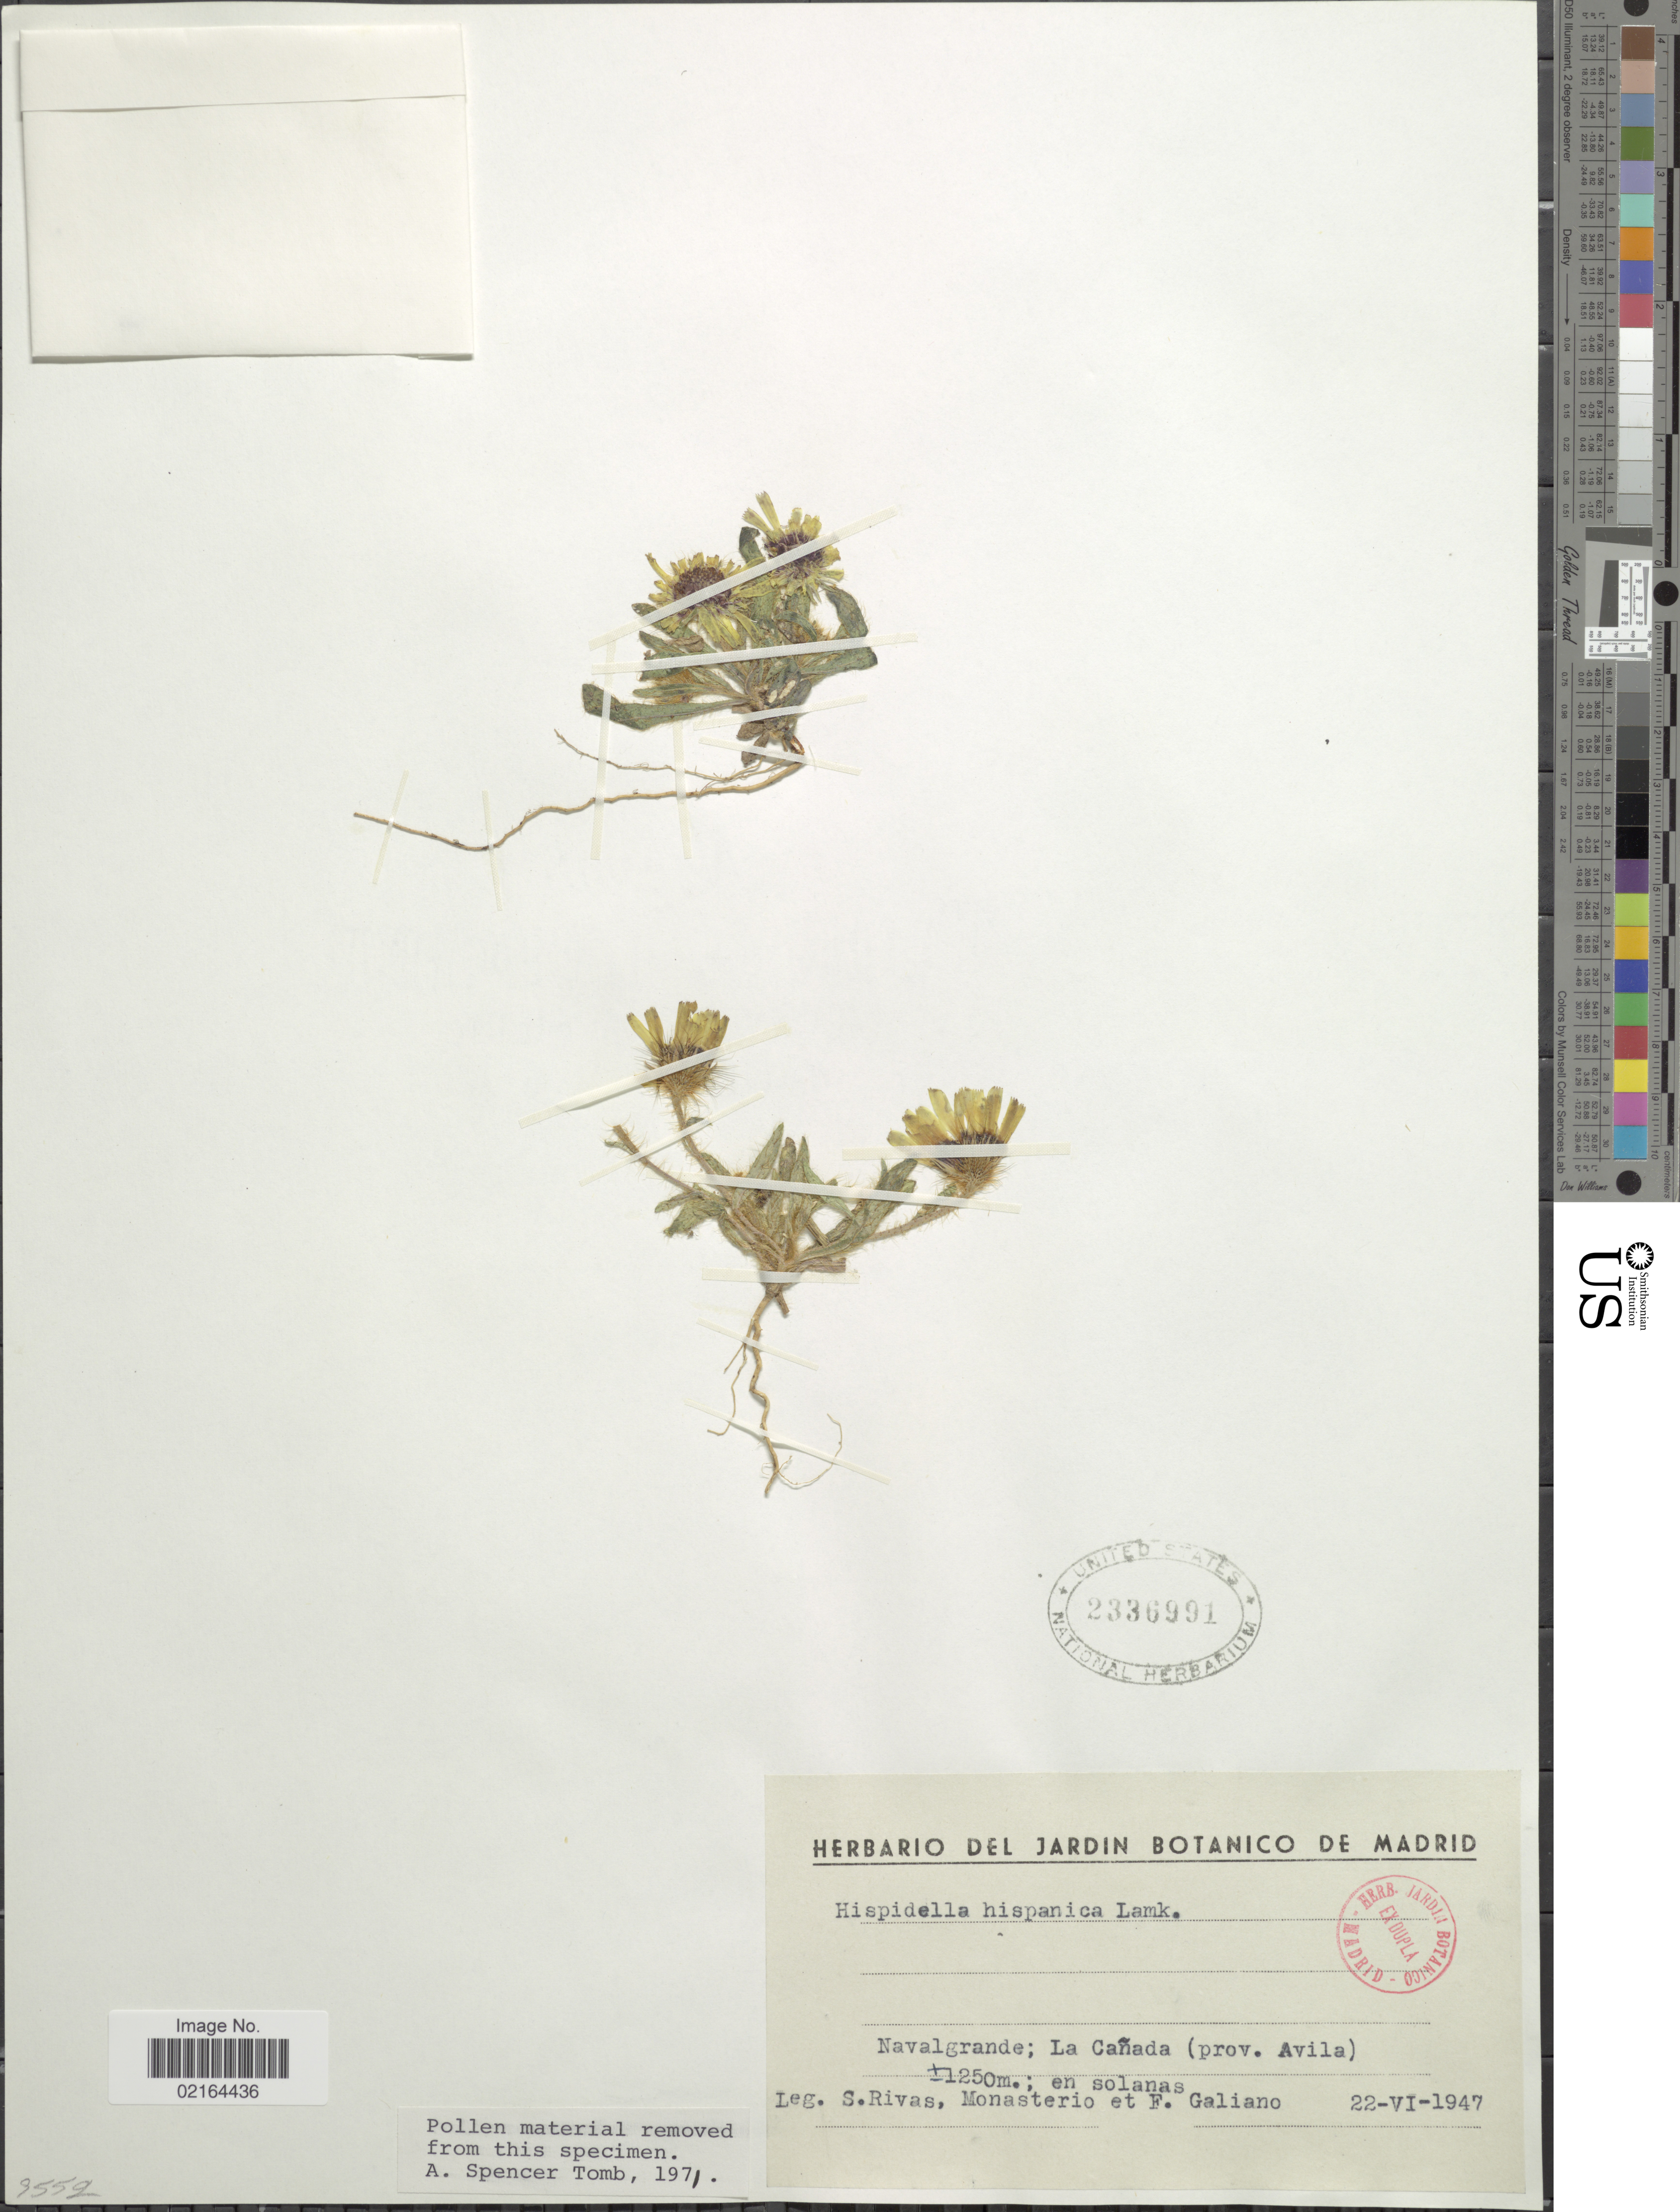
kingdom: Plantae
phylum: Tracheophyta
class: Magnoliopsida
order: Asterales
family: Asteraceae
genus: Hispidella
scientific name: Hispidella hispanica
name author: Lam.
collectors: S. Rivas, Monasterio & E. F. Galiano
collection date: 1947-06-22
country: Spain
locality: Navalgrande: La Canada (prov. Avila)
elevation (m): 1250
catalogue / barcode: US 2336991